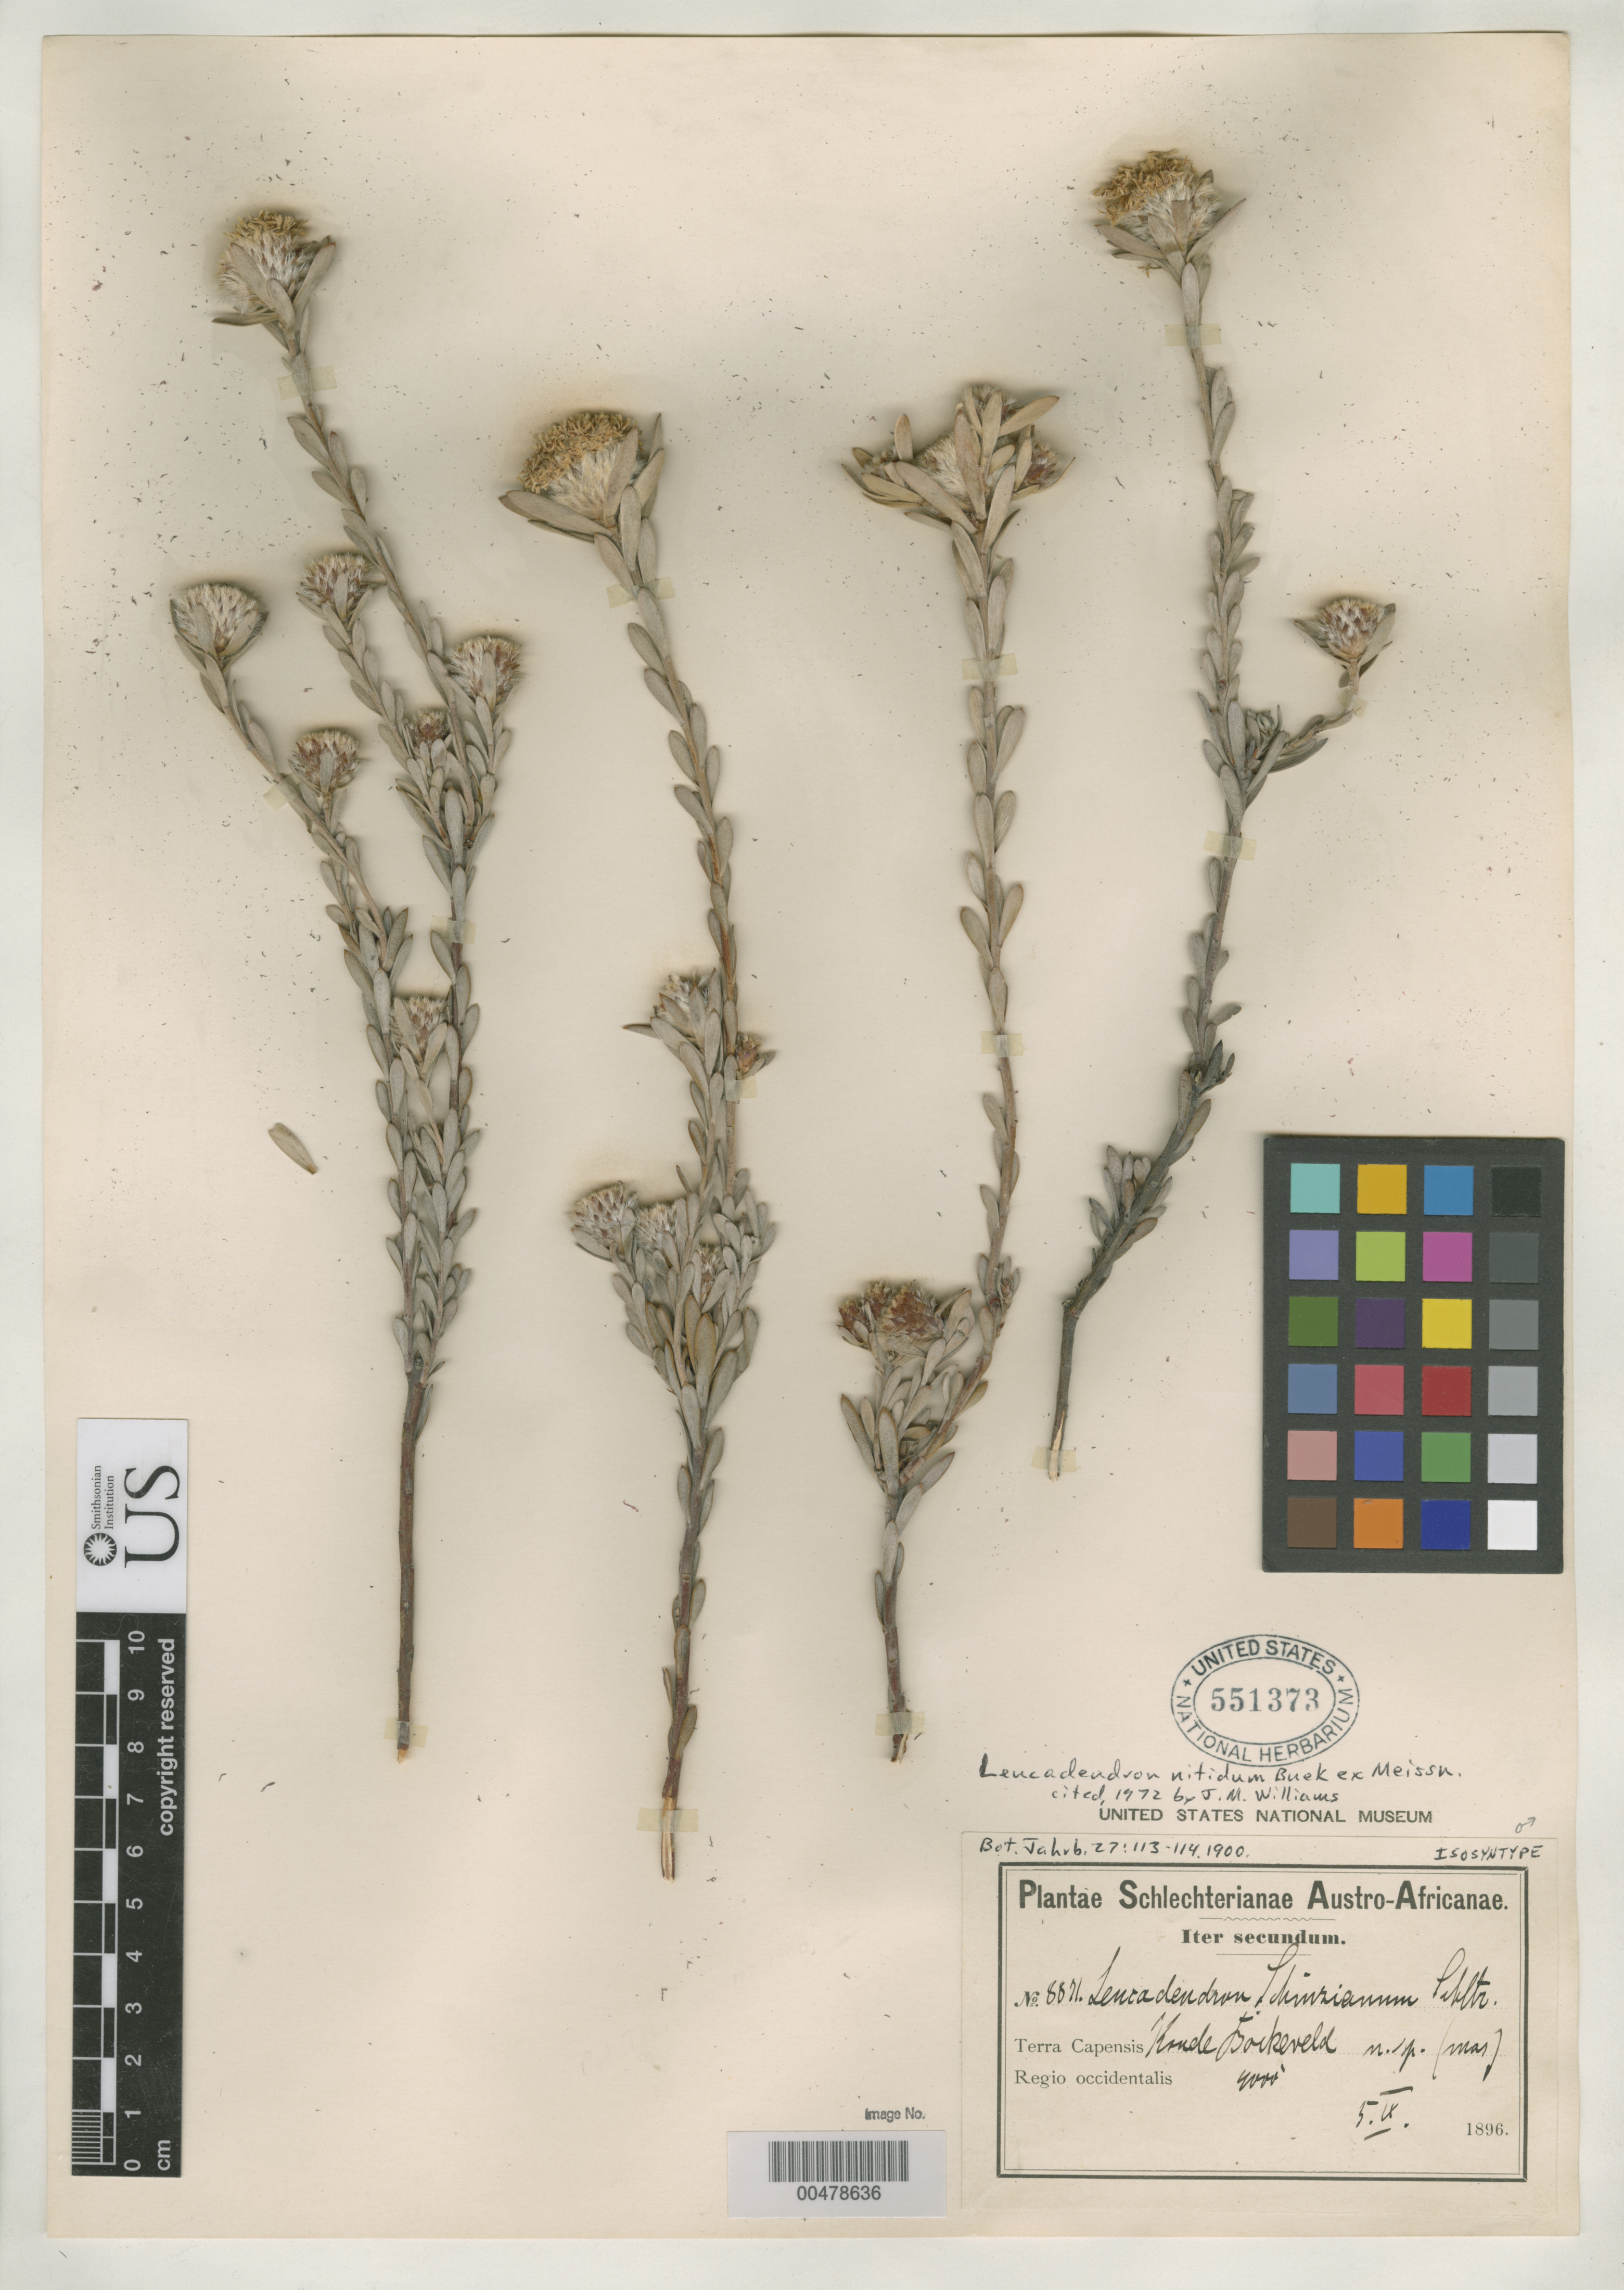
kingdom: Plantae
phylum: Tracheophyta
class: Magnoliopsida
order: Proteales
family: Proteaceae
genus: Leucadendron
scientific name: Leucadendron schinzianum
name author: Schltr.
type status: Isosyntype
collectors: F. R. R. Schlechter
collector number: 8871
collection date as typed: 05 Nov 1896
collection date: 1896-11-05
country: South Africa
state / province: Western Cape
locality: Koude bockeveld.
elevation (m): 1219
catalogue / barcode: US 551373